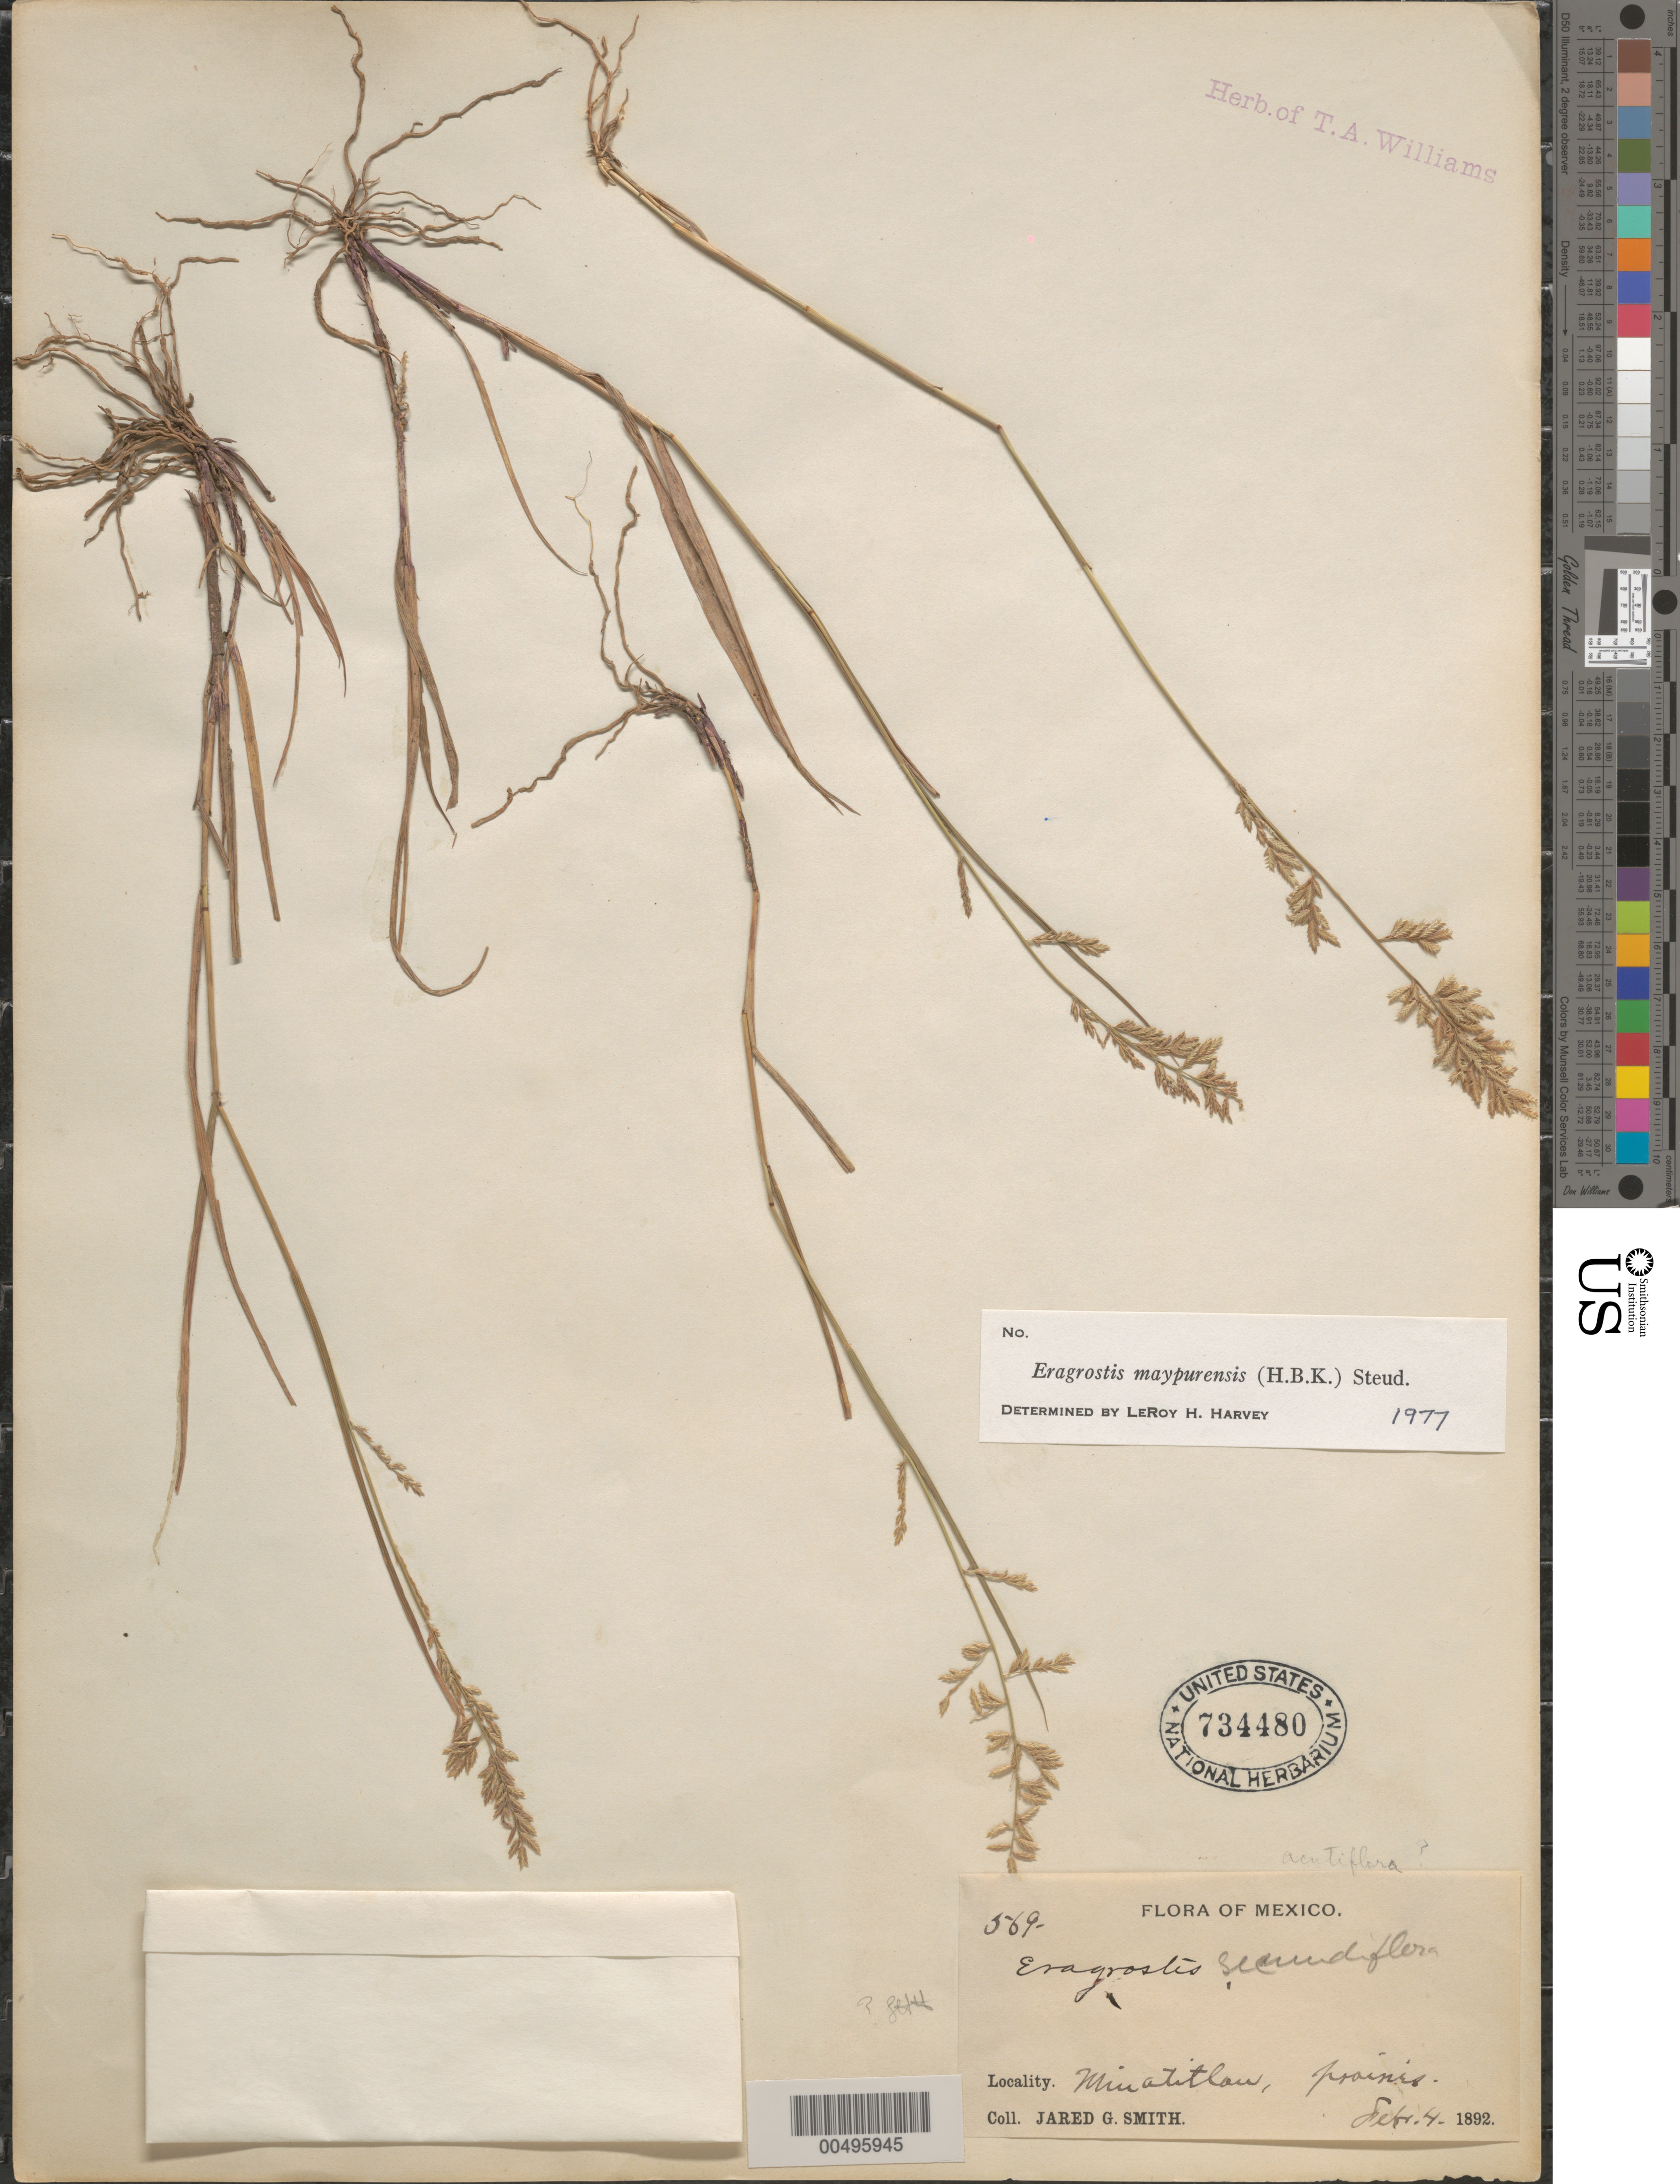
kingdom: Plantae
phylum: Tracheophyta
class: Liliopsida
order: Poales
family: Poaceae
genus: Eragrostis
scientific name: Eragrostis maypurensis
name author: (Kunth) Steud.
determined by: Harvey, L. H.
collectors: J. G. Smith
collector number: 569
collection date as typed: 4 Feb 1892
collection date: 1892-02-04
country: Mexico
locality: Minatitlán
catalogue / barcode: US 734480